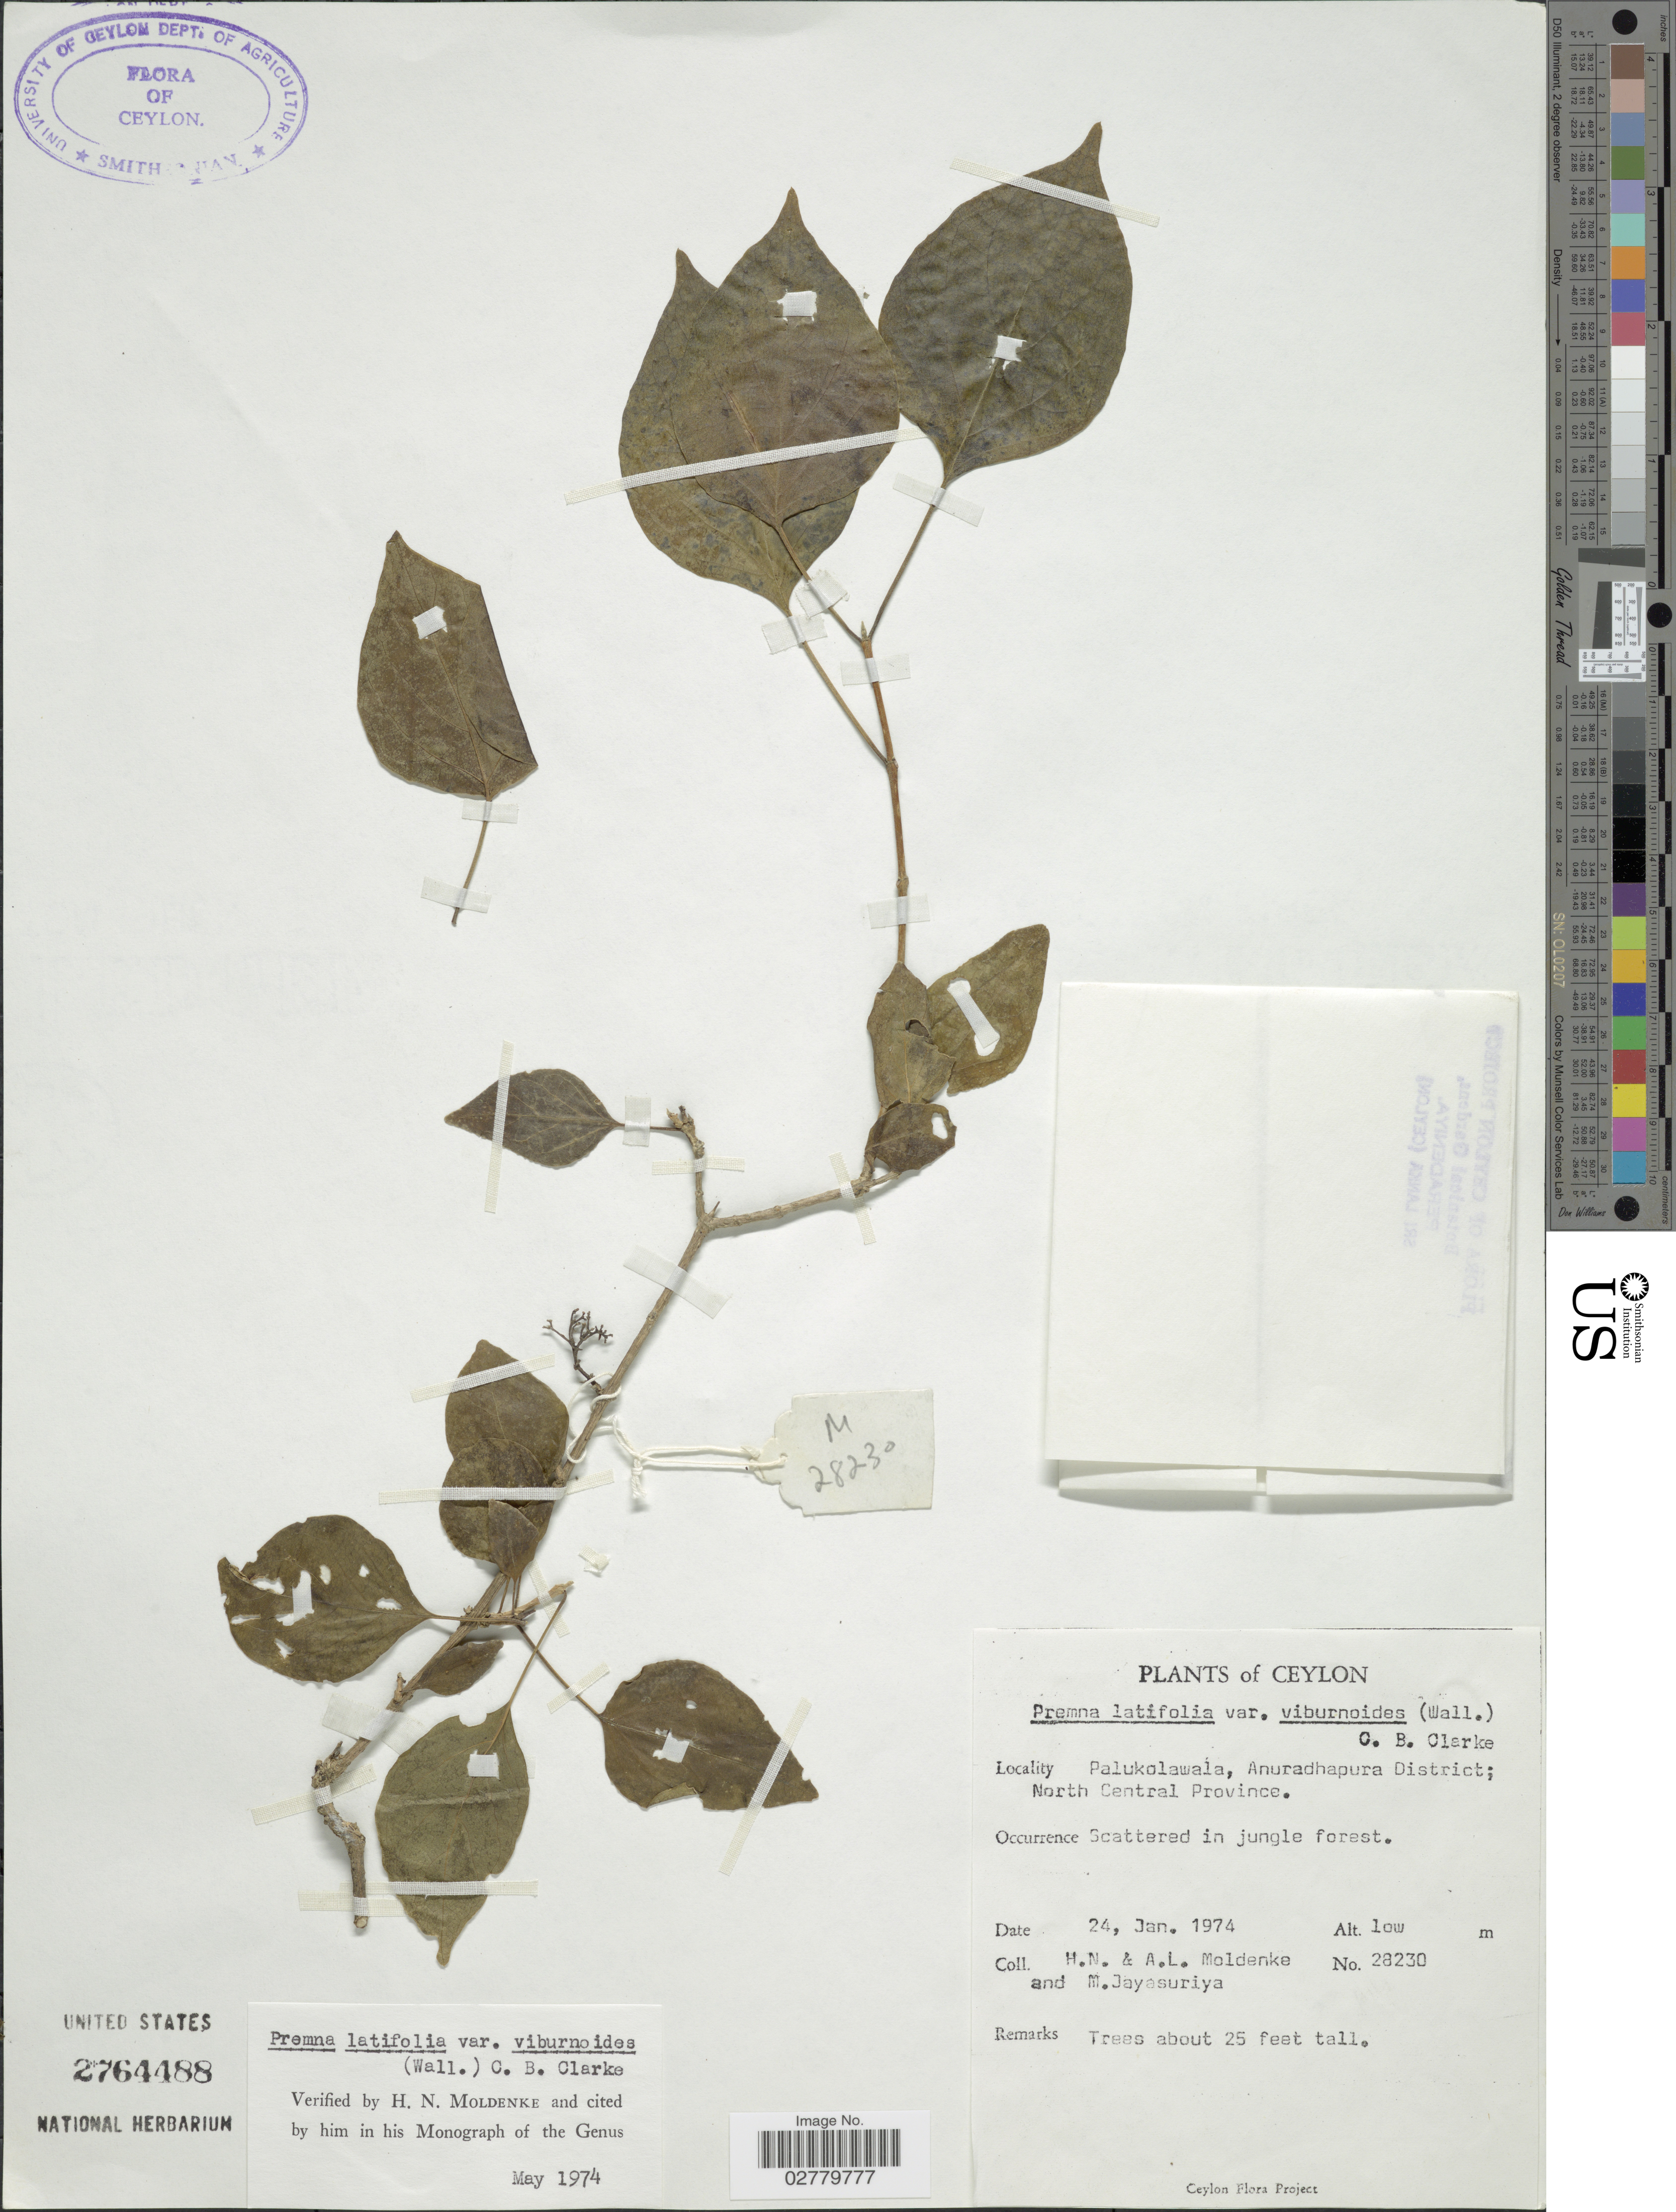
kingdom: Plantae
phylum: Tracheophyta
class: Magnoliopsida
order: Lamiales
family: Lamiaceae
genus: Premna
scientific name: Premna mollissima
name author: Roth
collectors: H. N. Moldenke, A. L. Moldenke & M. Jayasuriya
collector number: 28230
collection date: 1974-01-24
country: Sri Lanka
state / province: North Central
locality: Ceylon. Palukolawala, Anuradhapura District.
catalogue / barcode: US 2764488